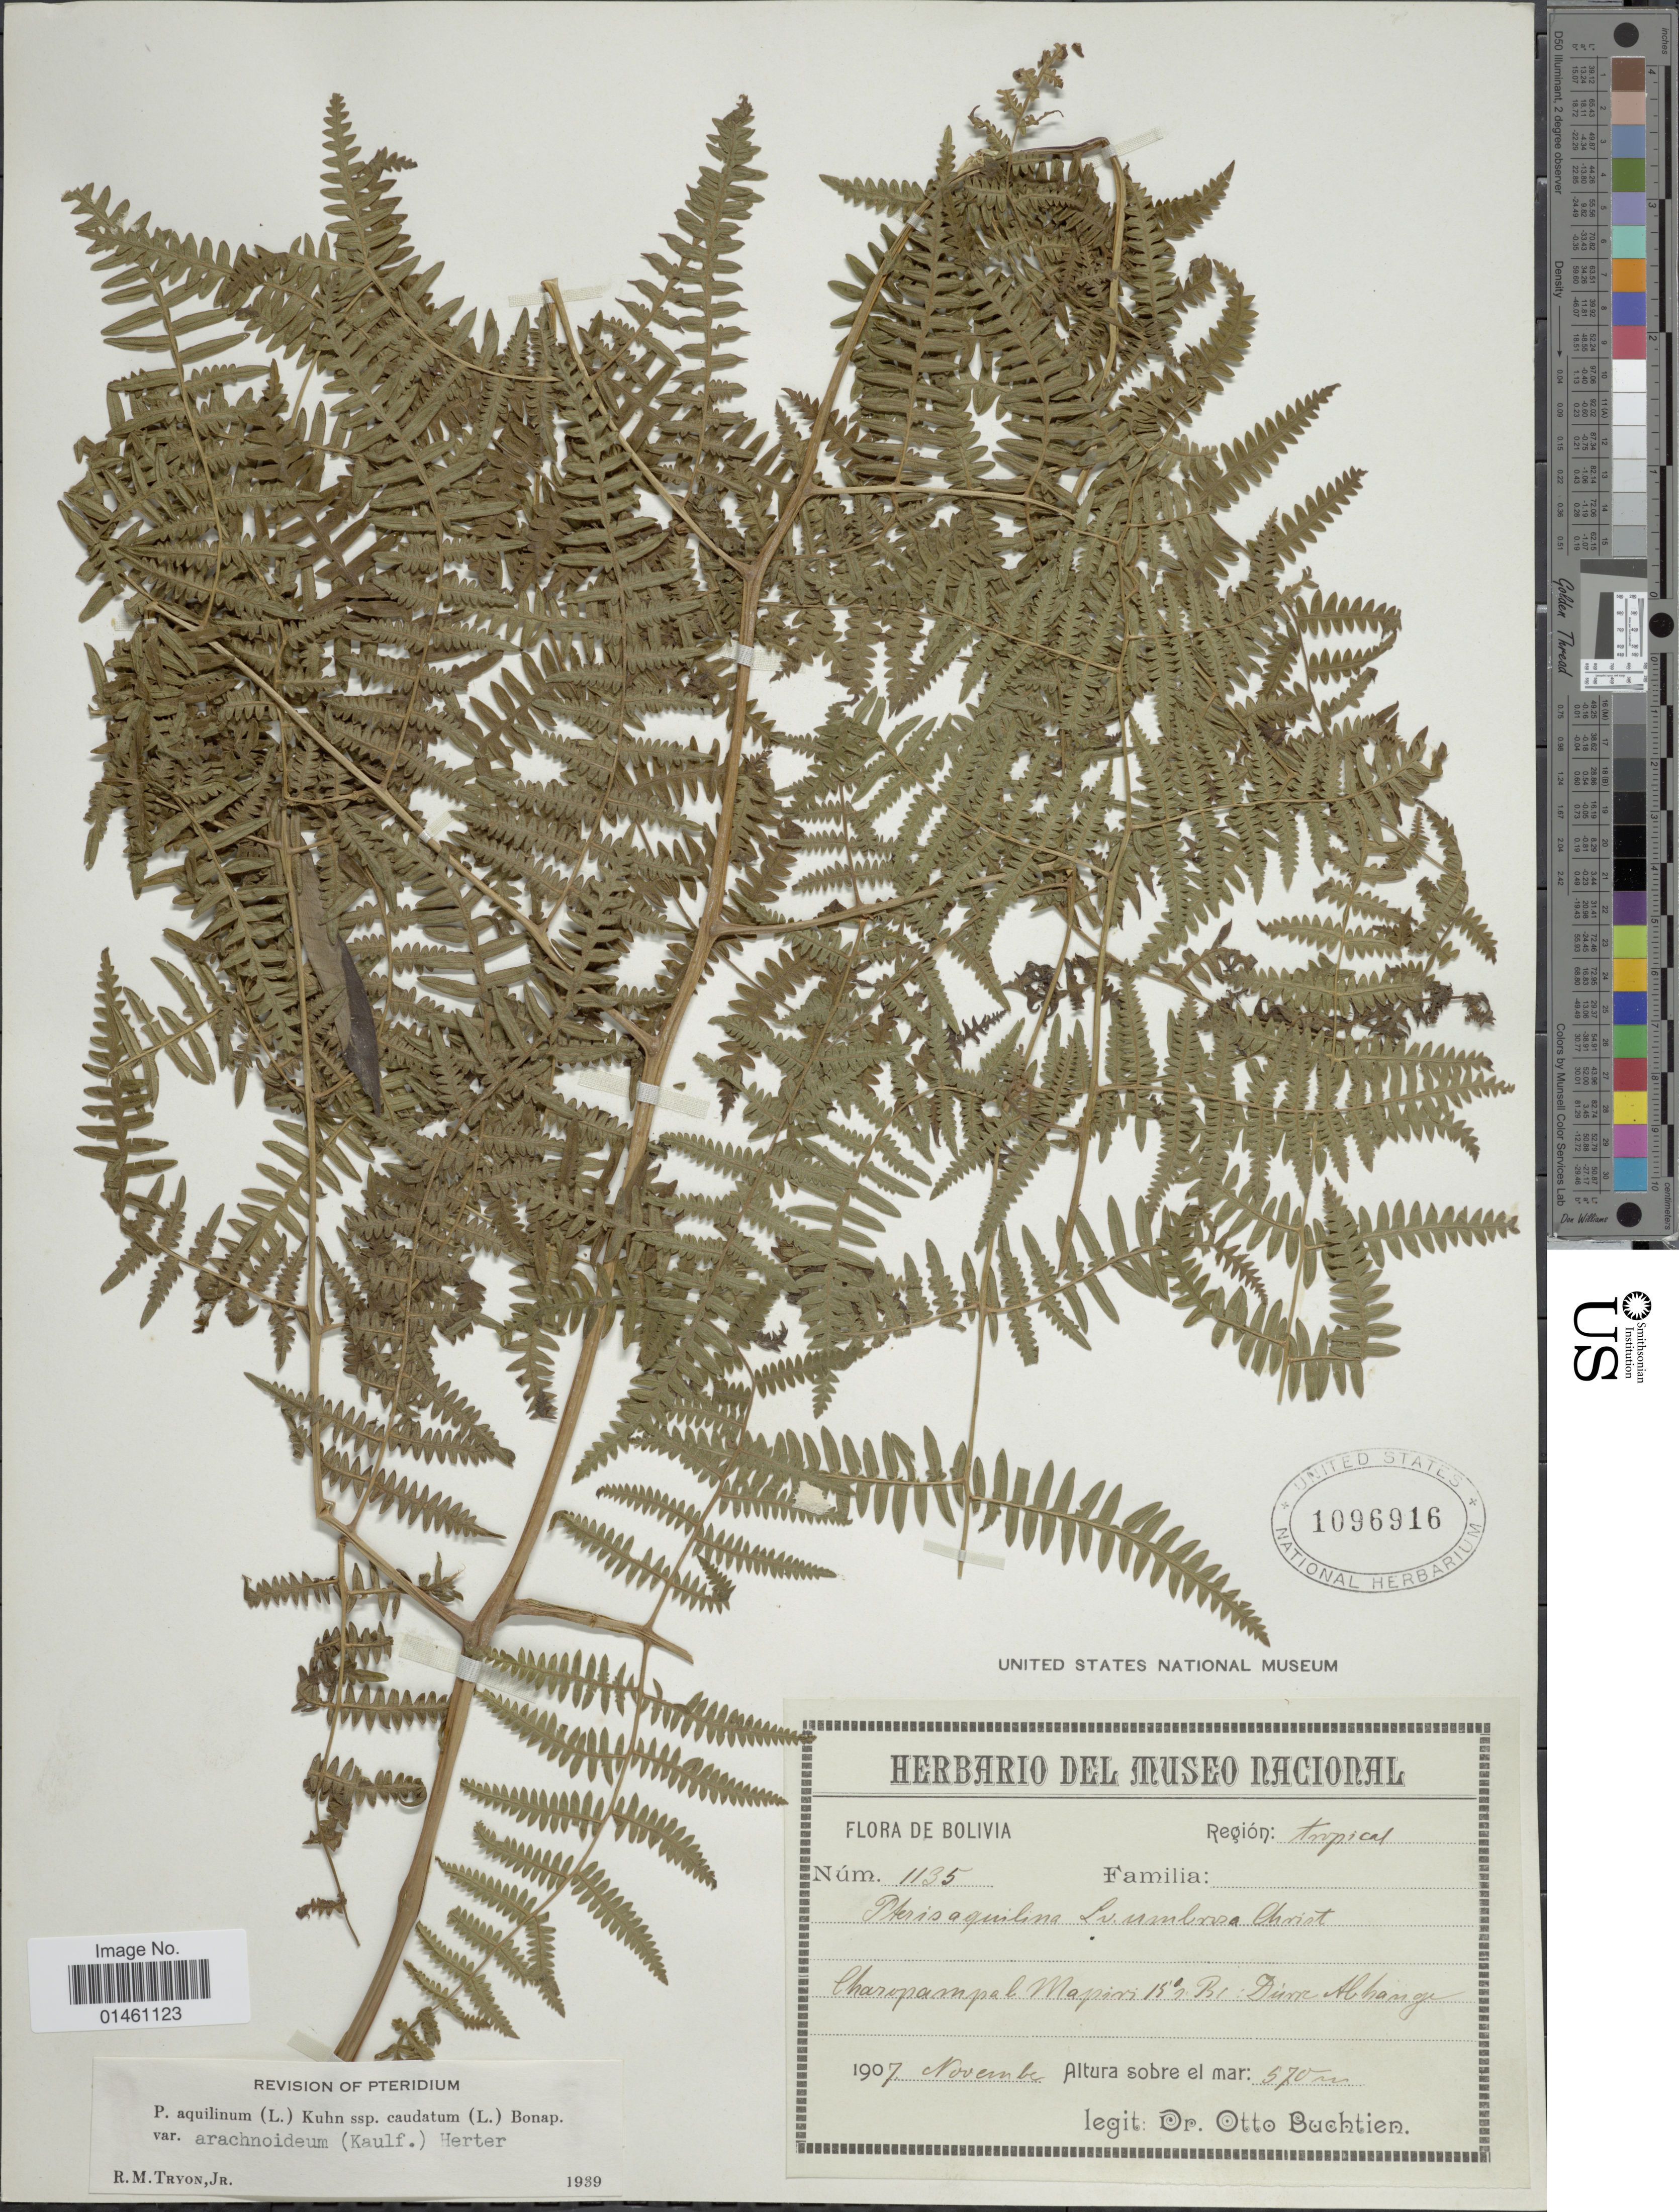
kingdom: Plantae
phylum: Tracheophyta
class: Polypodiopsida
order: Polypodiales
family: Dennstaedtiaceae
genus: Pteridium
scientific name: Pteridium aquilinum var. arachnoideum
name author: (Kaulf.) Herter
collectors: O. Buchtien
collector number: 1135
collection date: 1907-11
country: Bolivia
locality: Region: Tropical, Charopampa b. Mapairi 15° n Br: Durre Abhange.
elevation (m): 570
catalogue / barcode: US 1096916